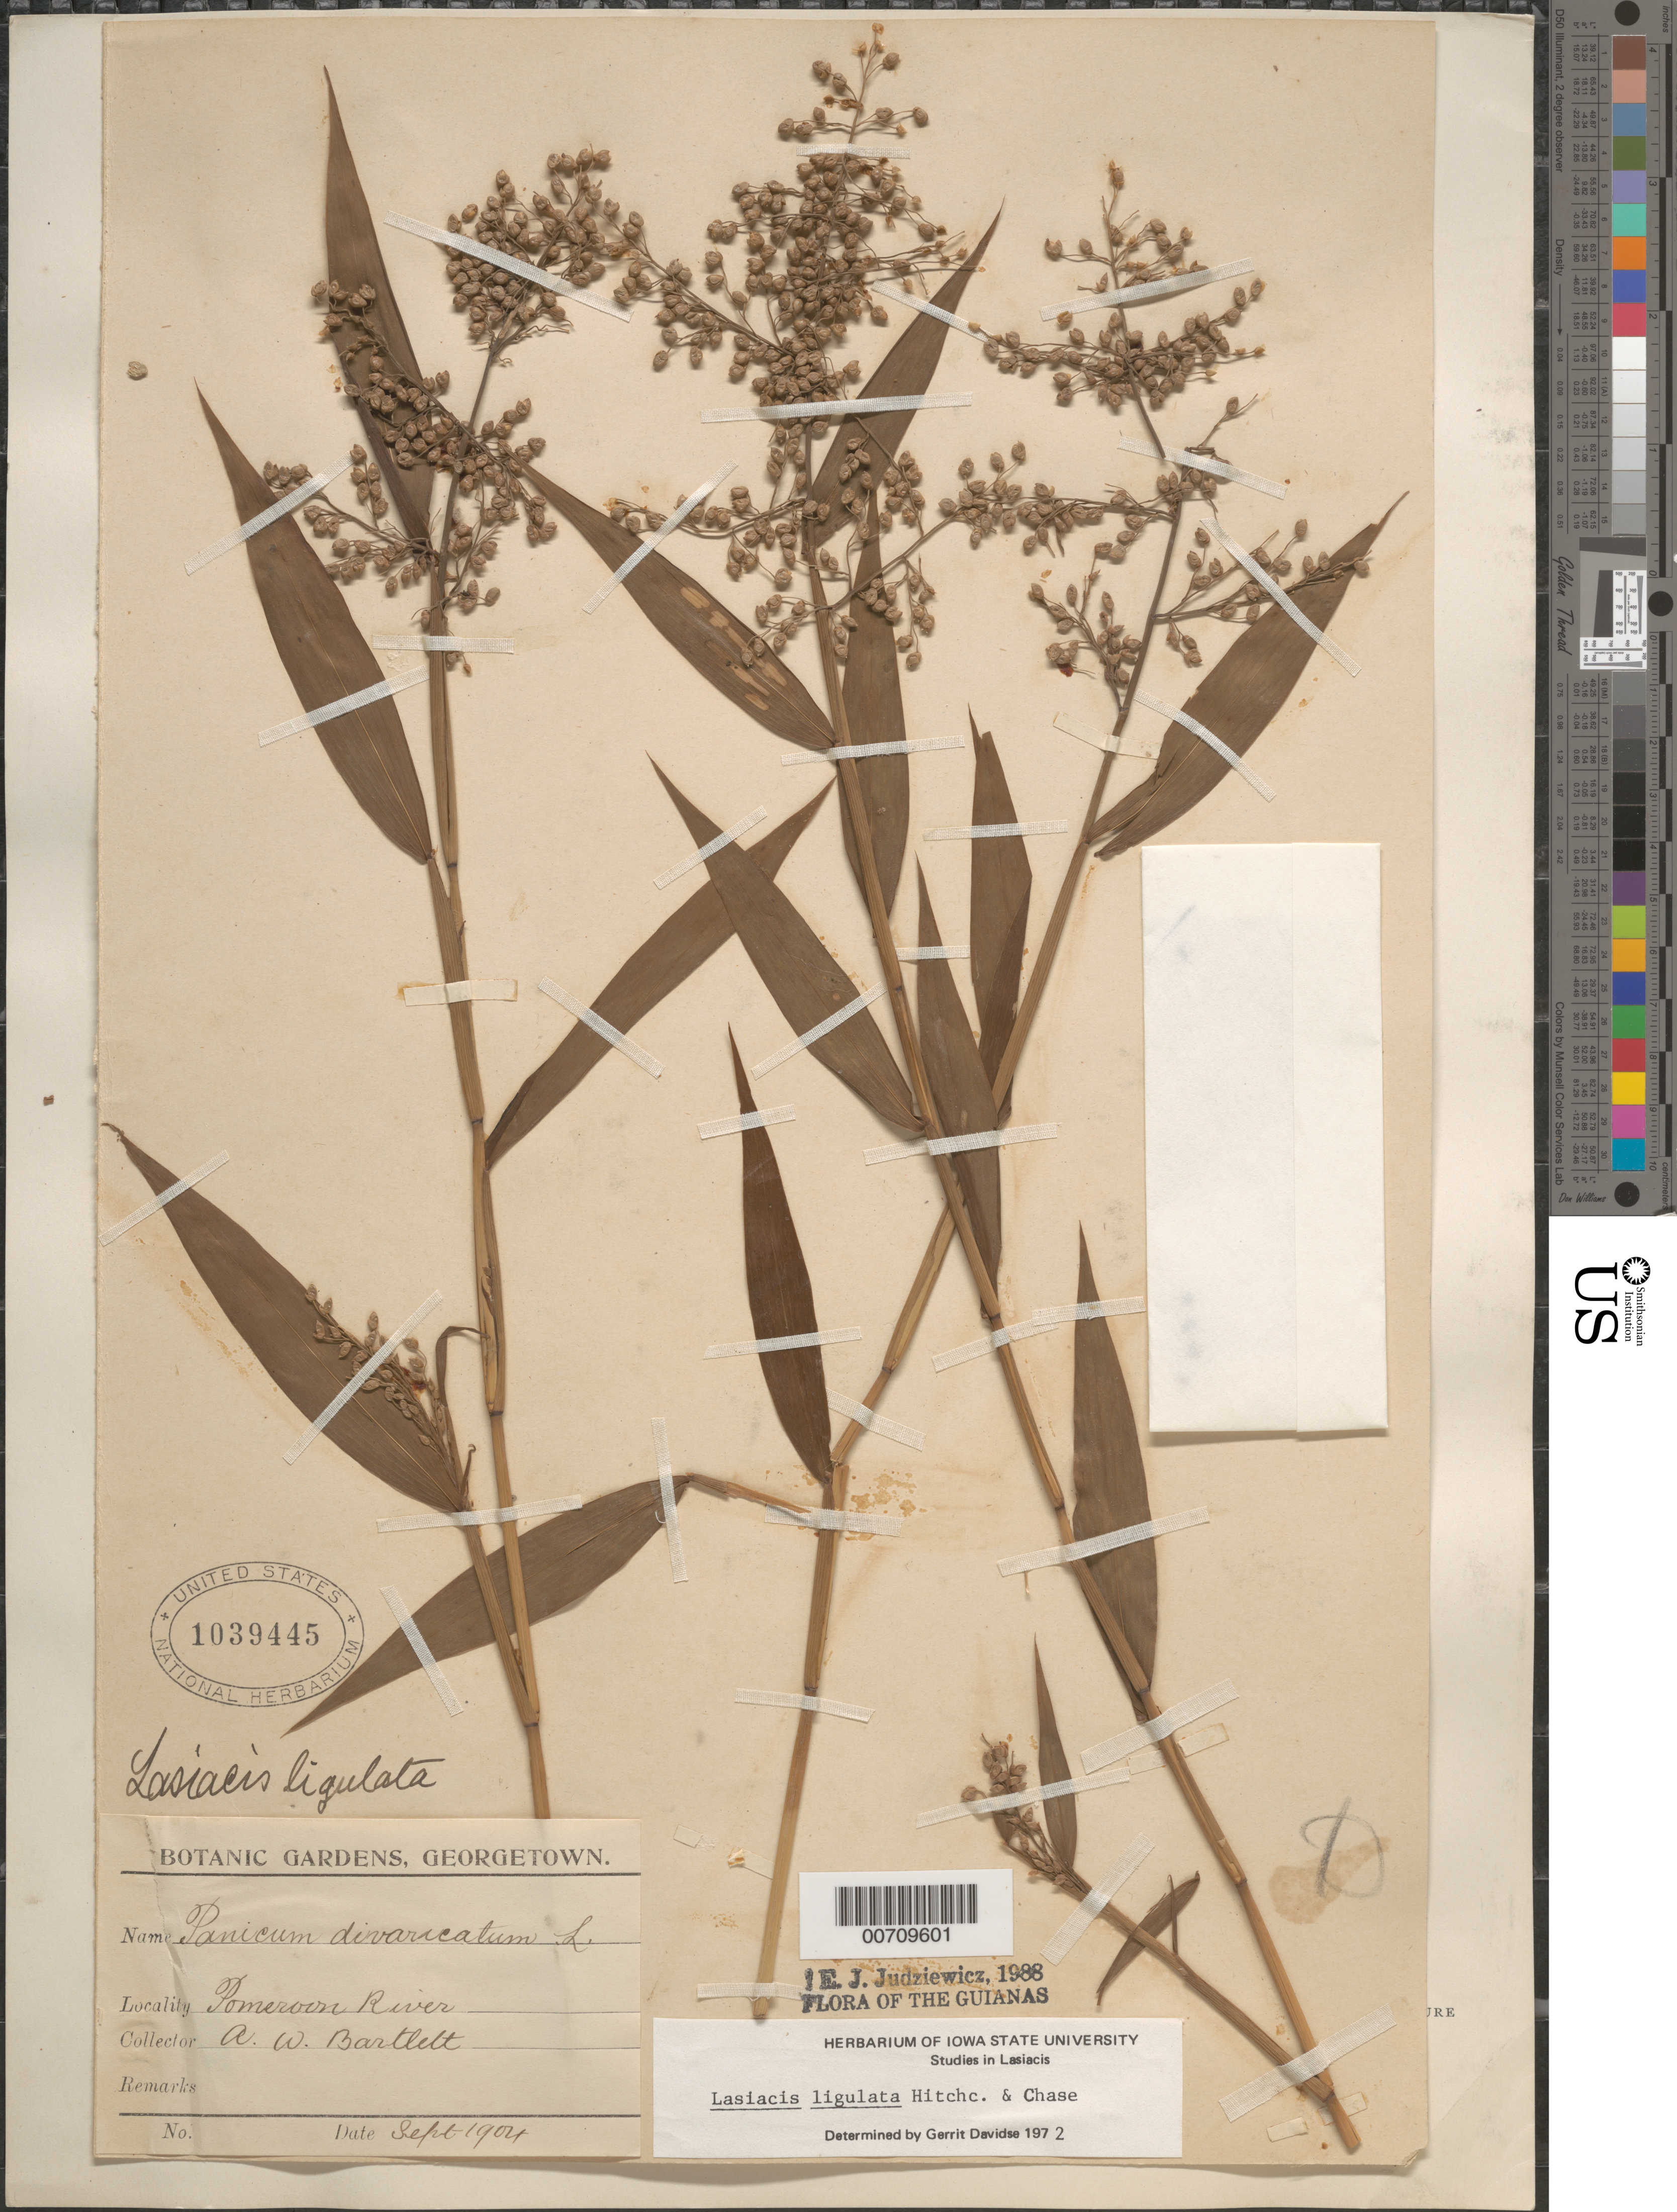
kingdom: Plantae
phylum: Tracheophyta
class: Liliopsida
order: Poales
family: Poaceae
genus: Lasiacis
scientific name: Lasiacis ligulata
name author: Hitchc. & Chase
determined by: Davidse, Gerrit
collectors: A. W. Bartlett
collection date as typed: Sep-04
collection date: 2004-09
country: Guyana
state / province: Pomeroon-Supenaam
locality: Pomeroon R.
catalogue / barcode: US 1039445